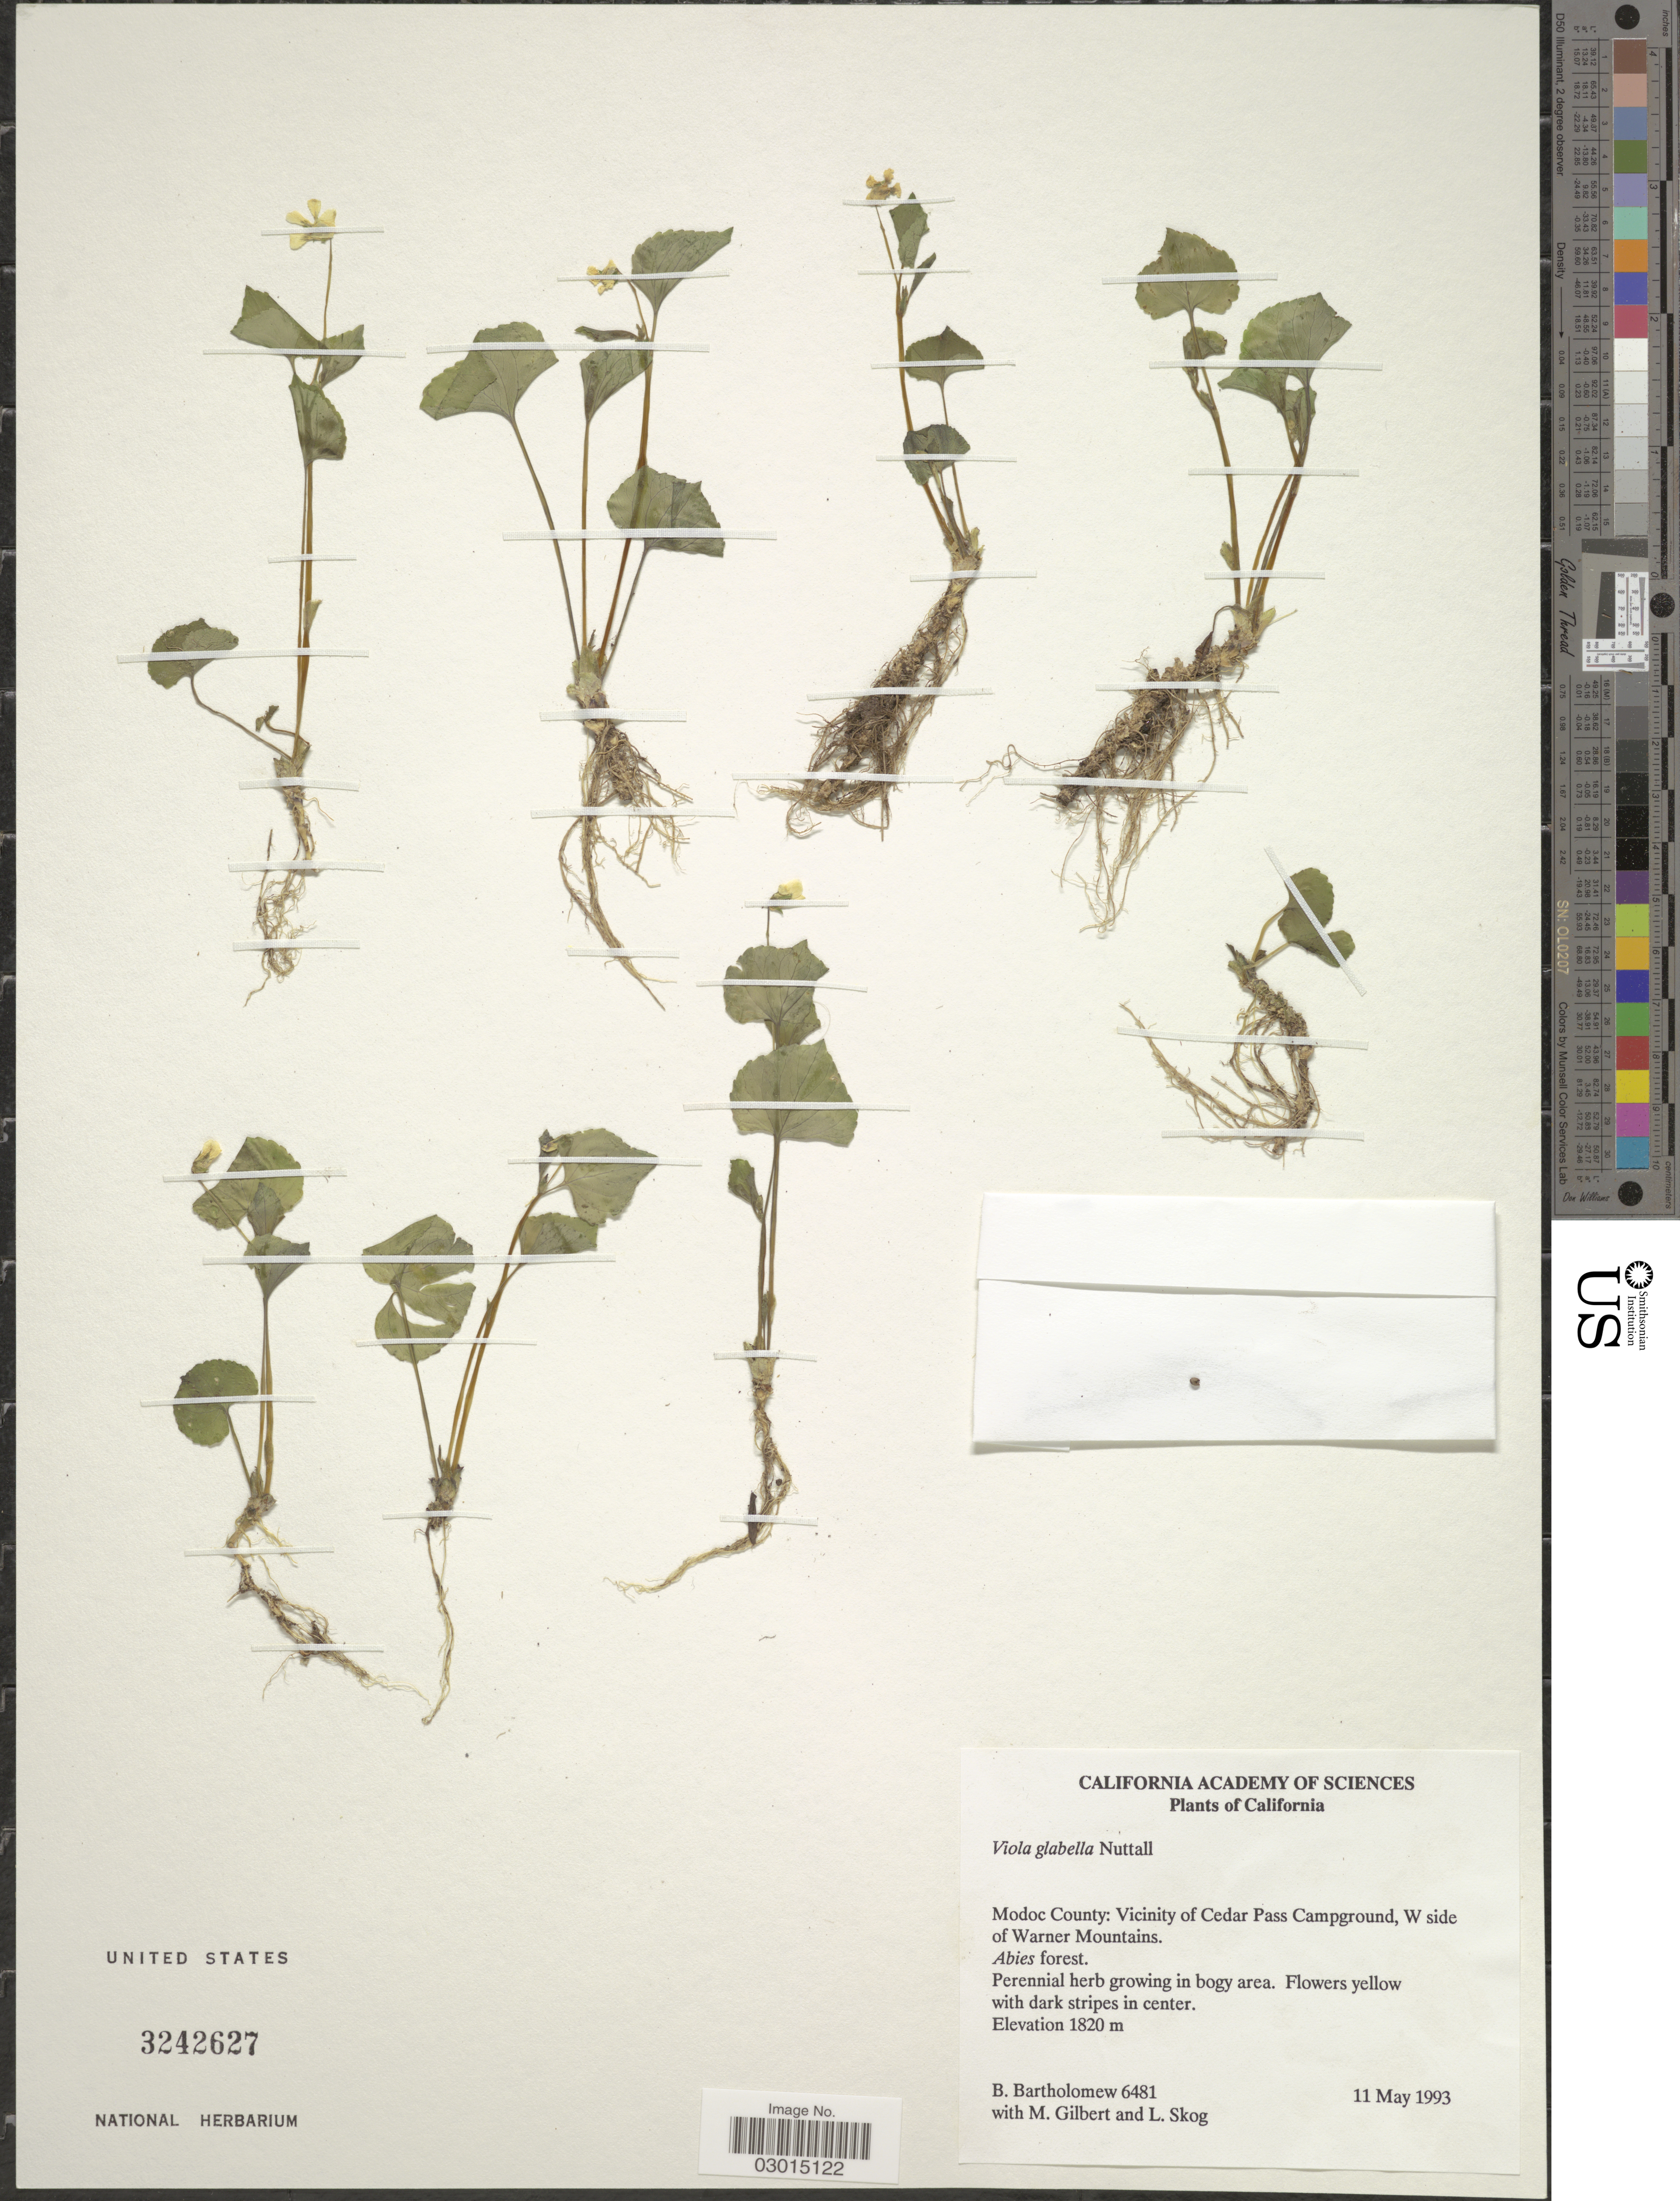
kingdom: Plantae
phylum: Tracheophyta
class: Magnoliopsida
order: Malpighiales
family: Violaceae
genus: Viola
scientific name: Viola glabella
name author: Nutt.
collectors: B. Bartholomew, M. Gilbert & L. E. Skog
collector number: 6481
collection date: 1993-05-11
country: United States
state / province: California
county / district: Modoc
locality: Modoc County: Vicinity of Cedar Pass Campground, W side of Warner Mountains.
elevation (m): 1820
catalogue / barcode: US 3242627